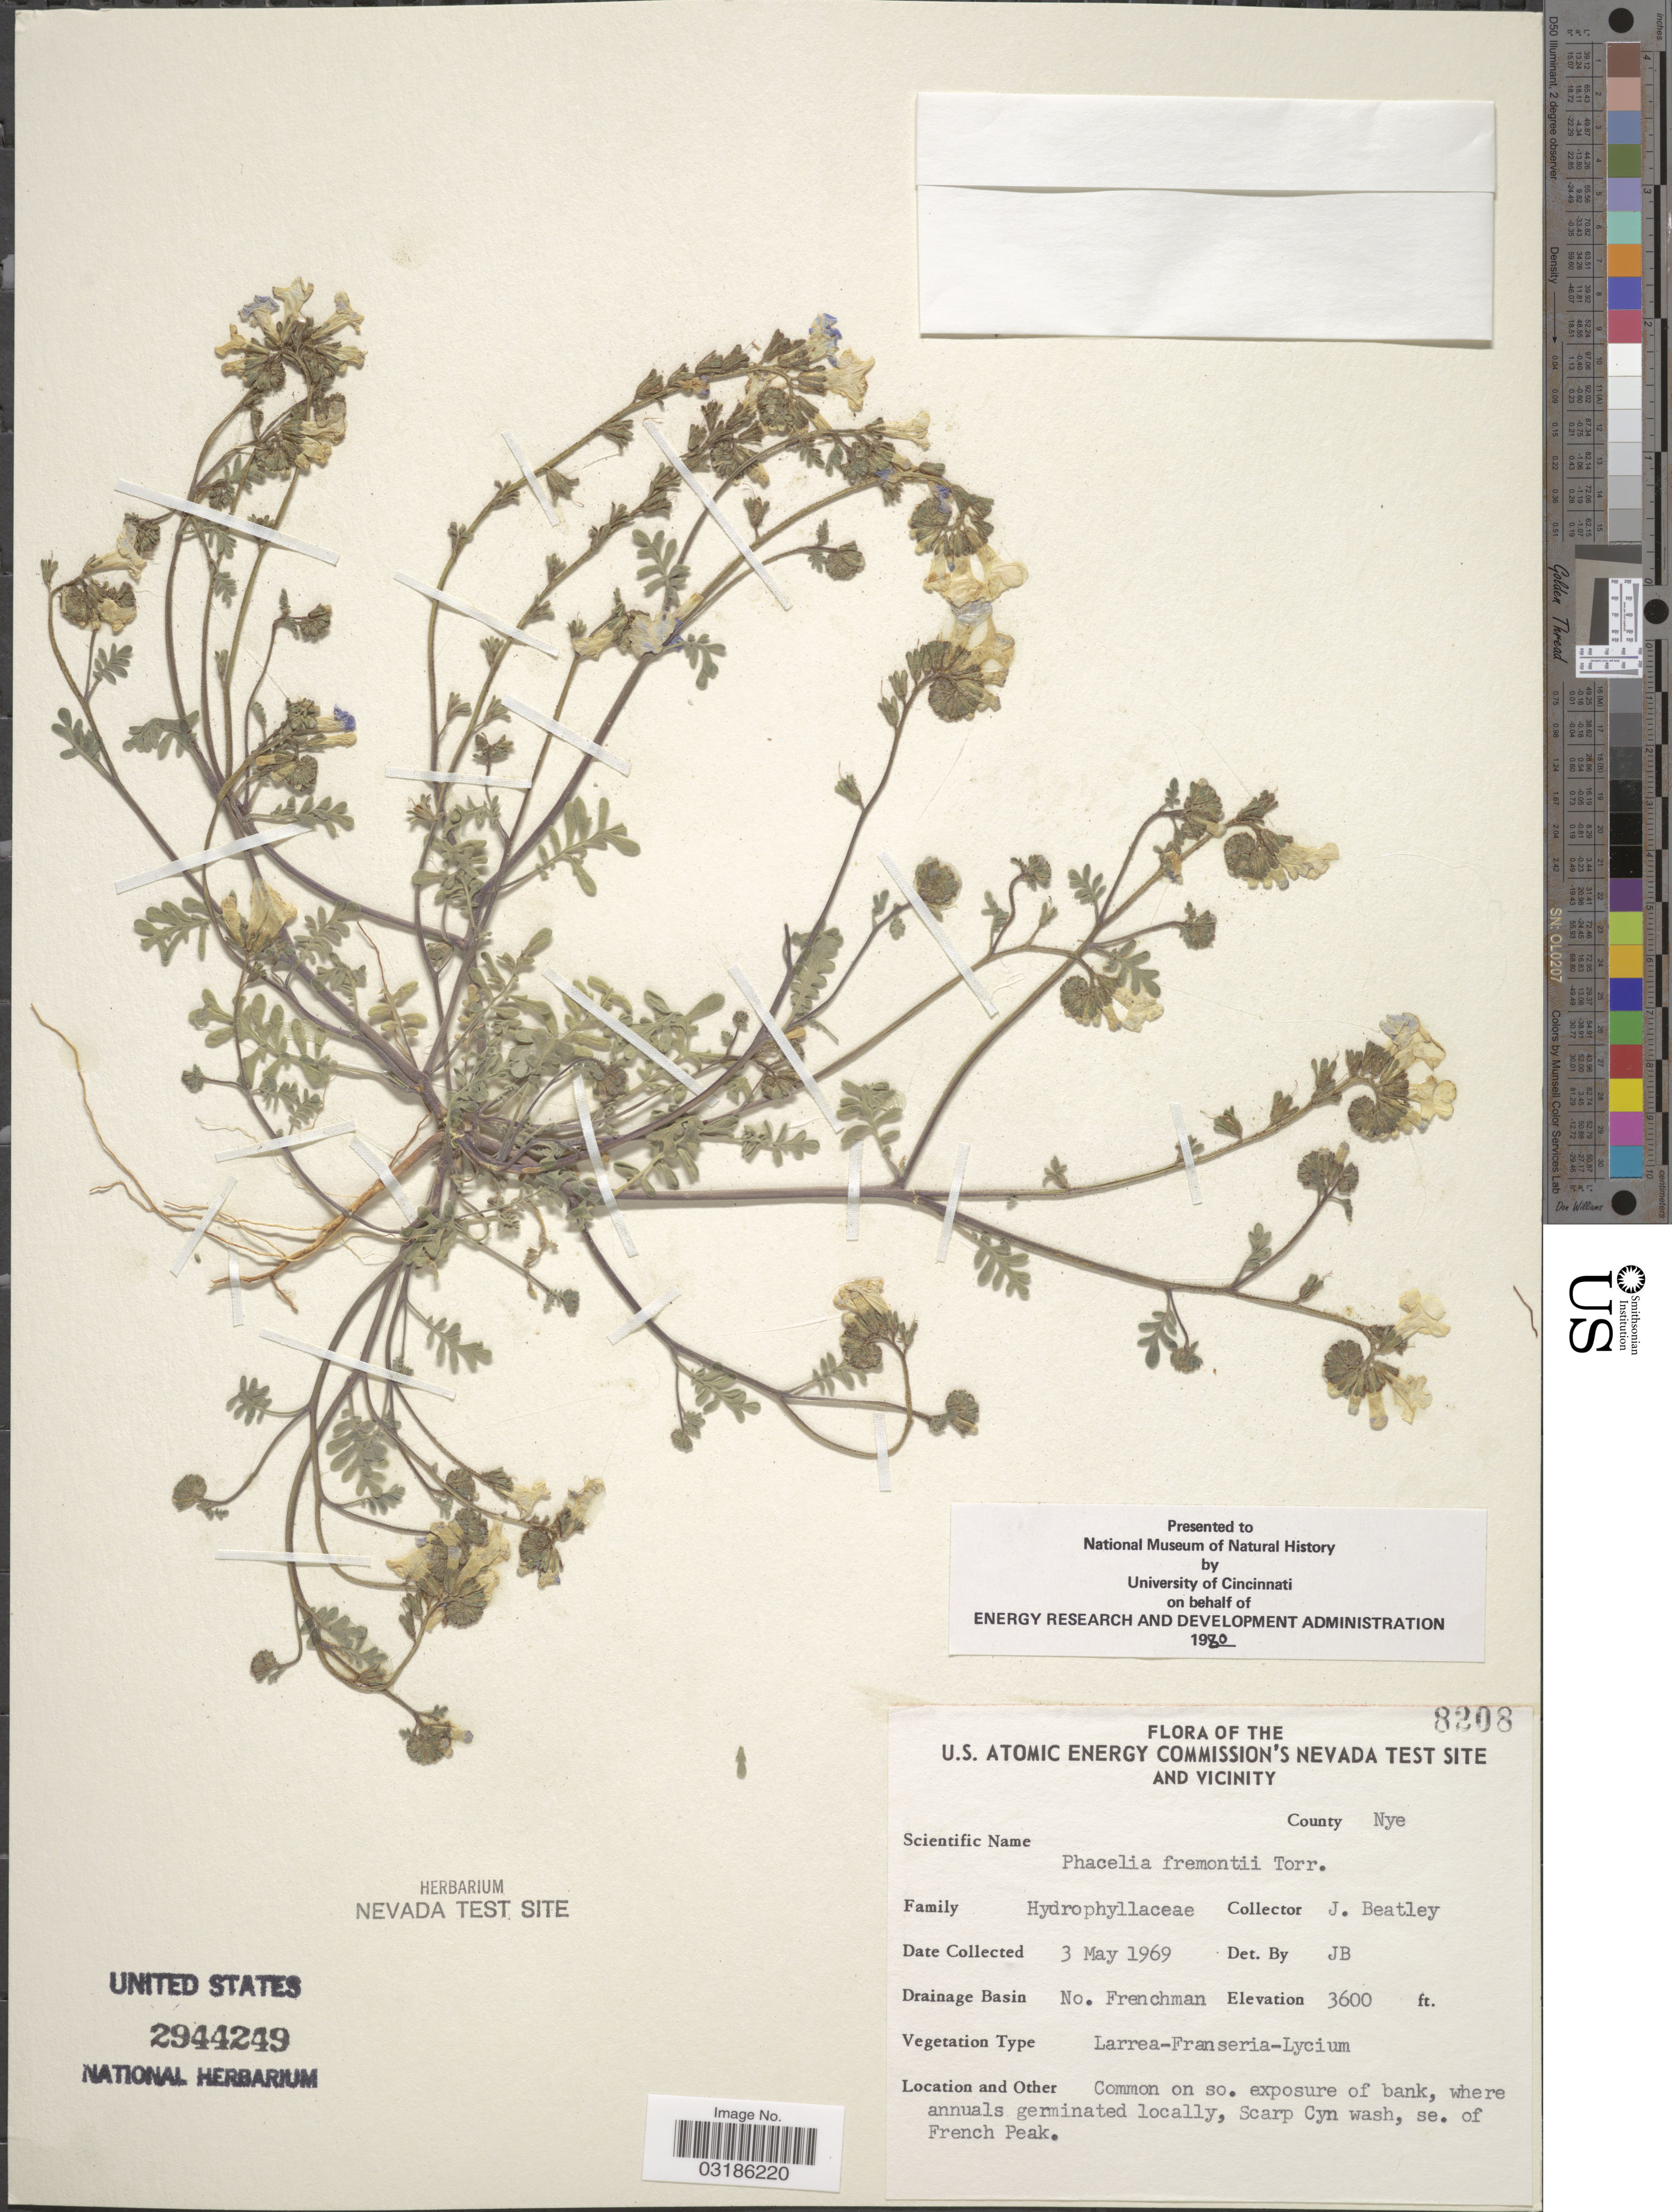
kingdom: Plantae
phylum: Tracheophyta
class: Magnoliopsida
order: Boraginales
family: Hydrophyllaceae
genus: Phacelia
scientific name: Phacelia fremontii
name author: Torr.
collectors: J. C. Beatley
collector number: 8208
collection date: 1969-05-03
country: United States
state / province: Nevada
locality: U.S. Atomic Energy Commission's Nevada Test Site and vicinity. County Nye. Drainage Basin No. Frenchman. Se. of French Peak.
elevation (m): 1097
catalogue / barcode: US 2944249